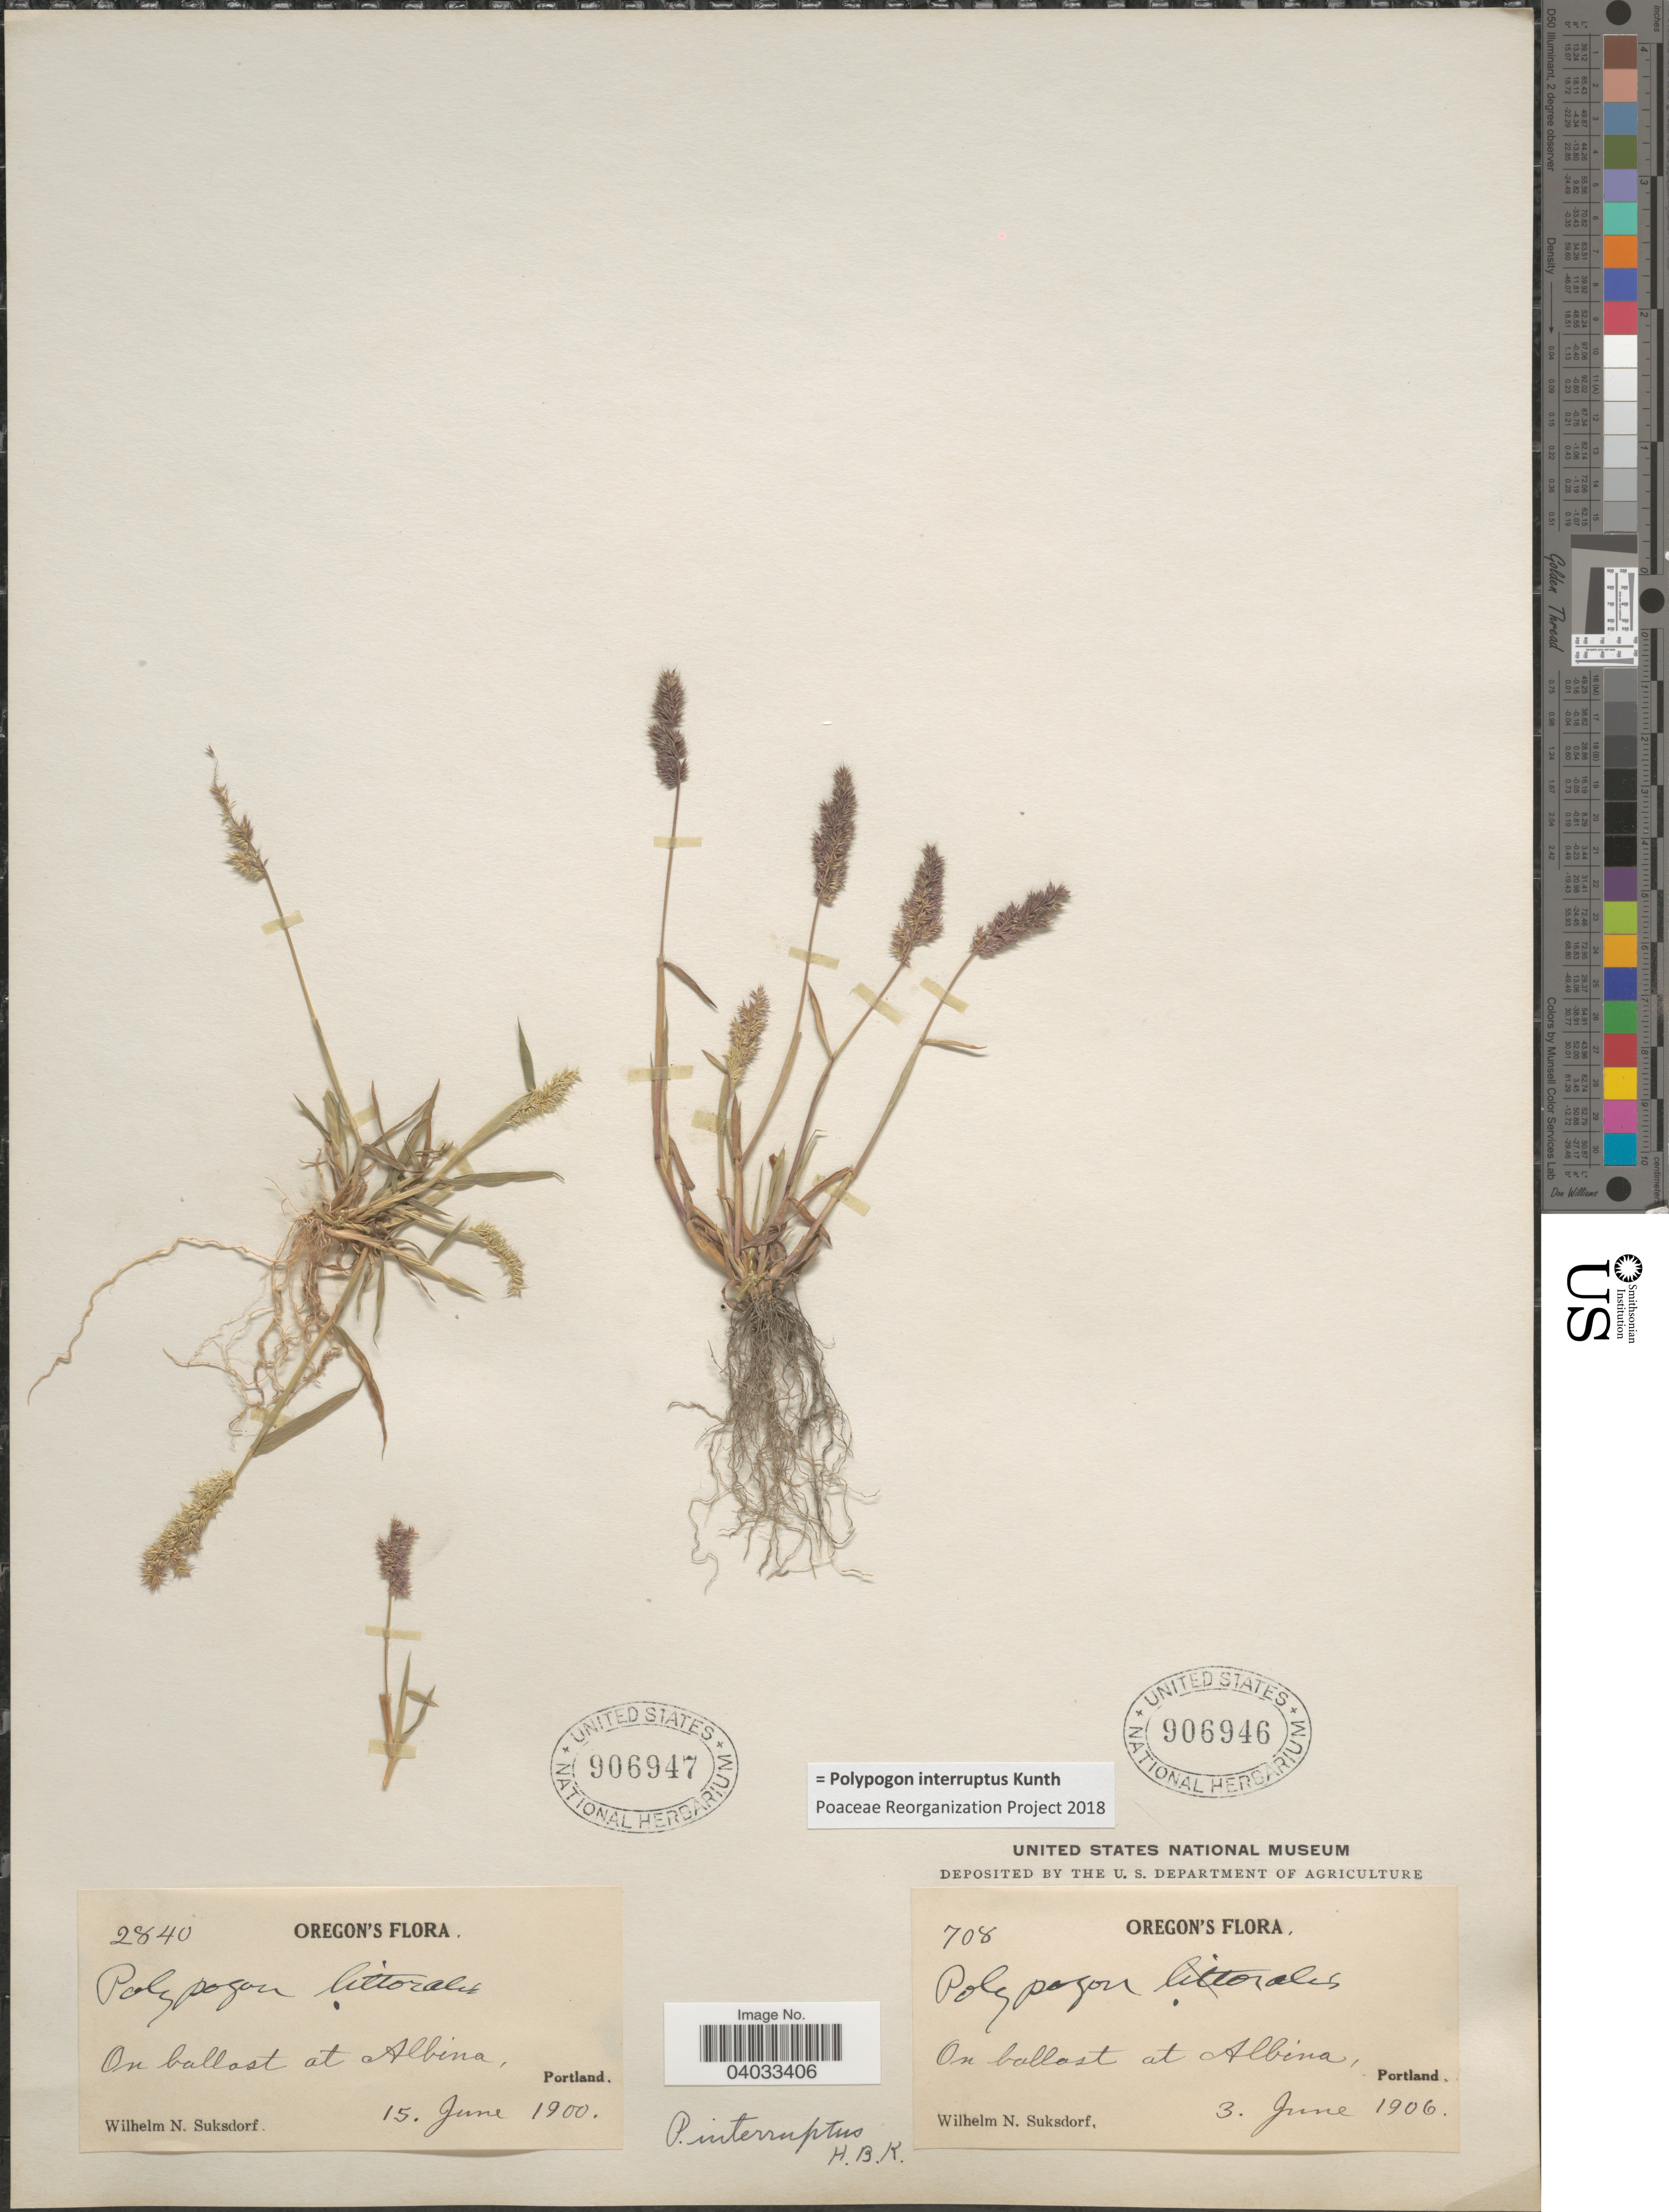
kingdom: Plantae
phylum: Tracheophyta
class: Liliopsida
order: Poales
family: Poaceae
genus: Polypogon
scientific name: Polypogon interruptus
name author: Kunth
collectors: W. N. Suksdorf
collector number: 2840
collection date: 1900-06-15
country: United States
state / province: Oregon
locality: On ballast at Albina, Portland.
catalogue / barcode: US 906947